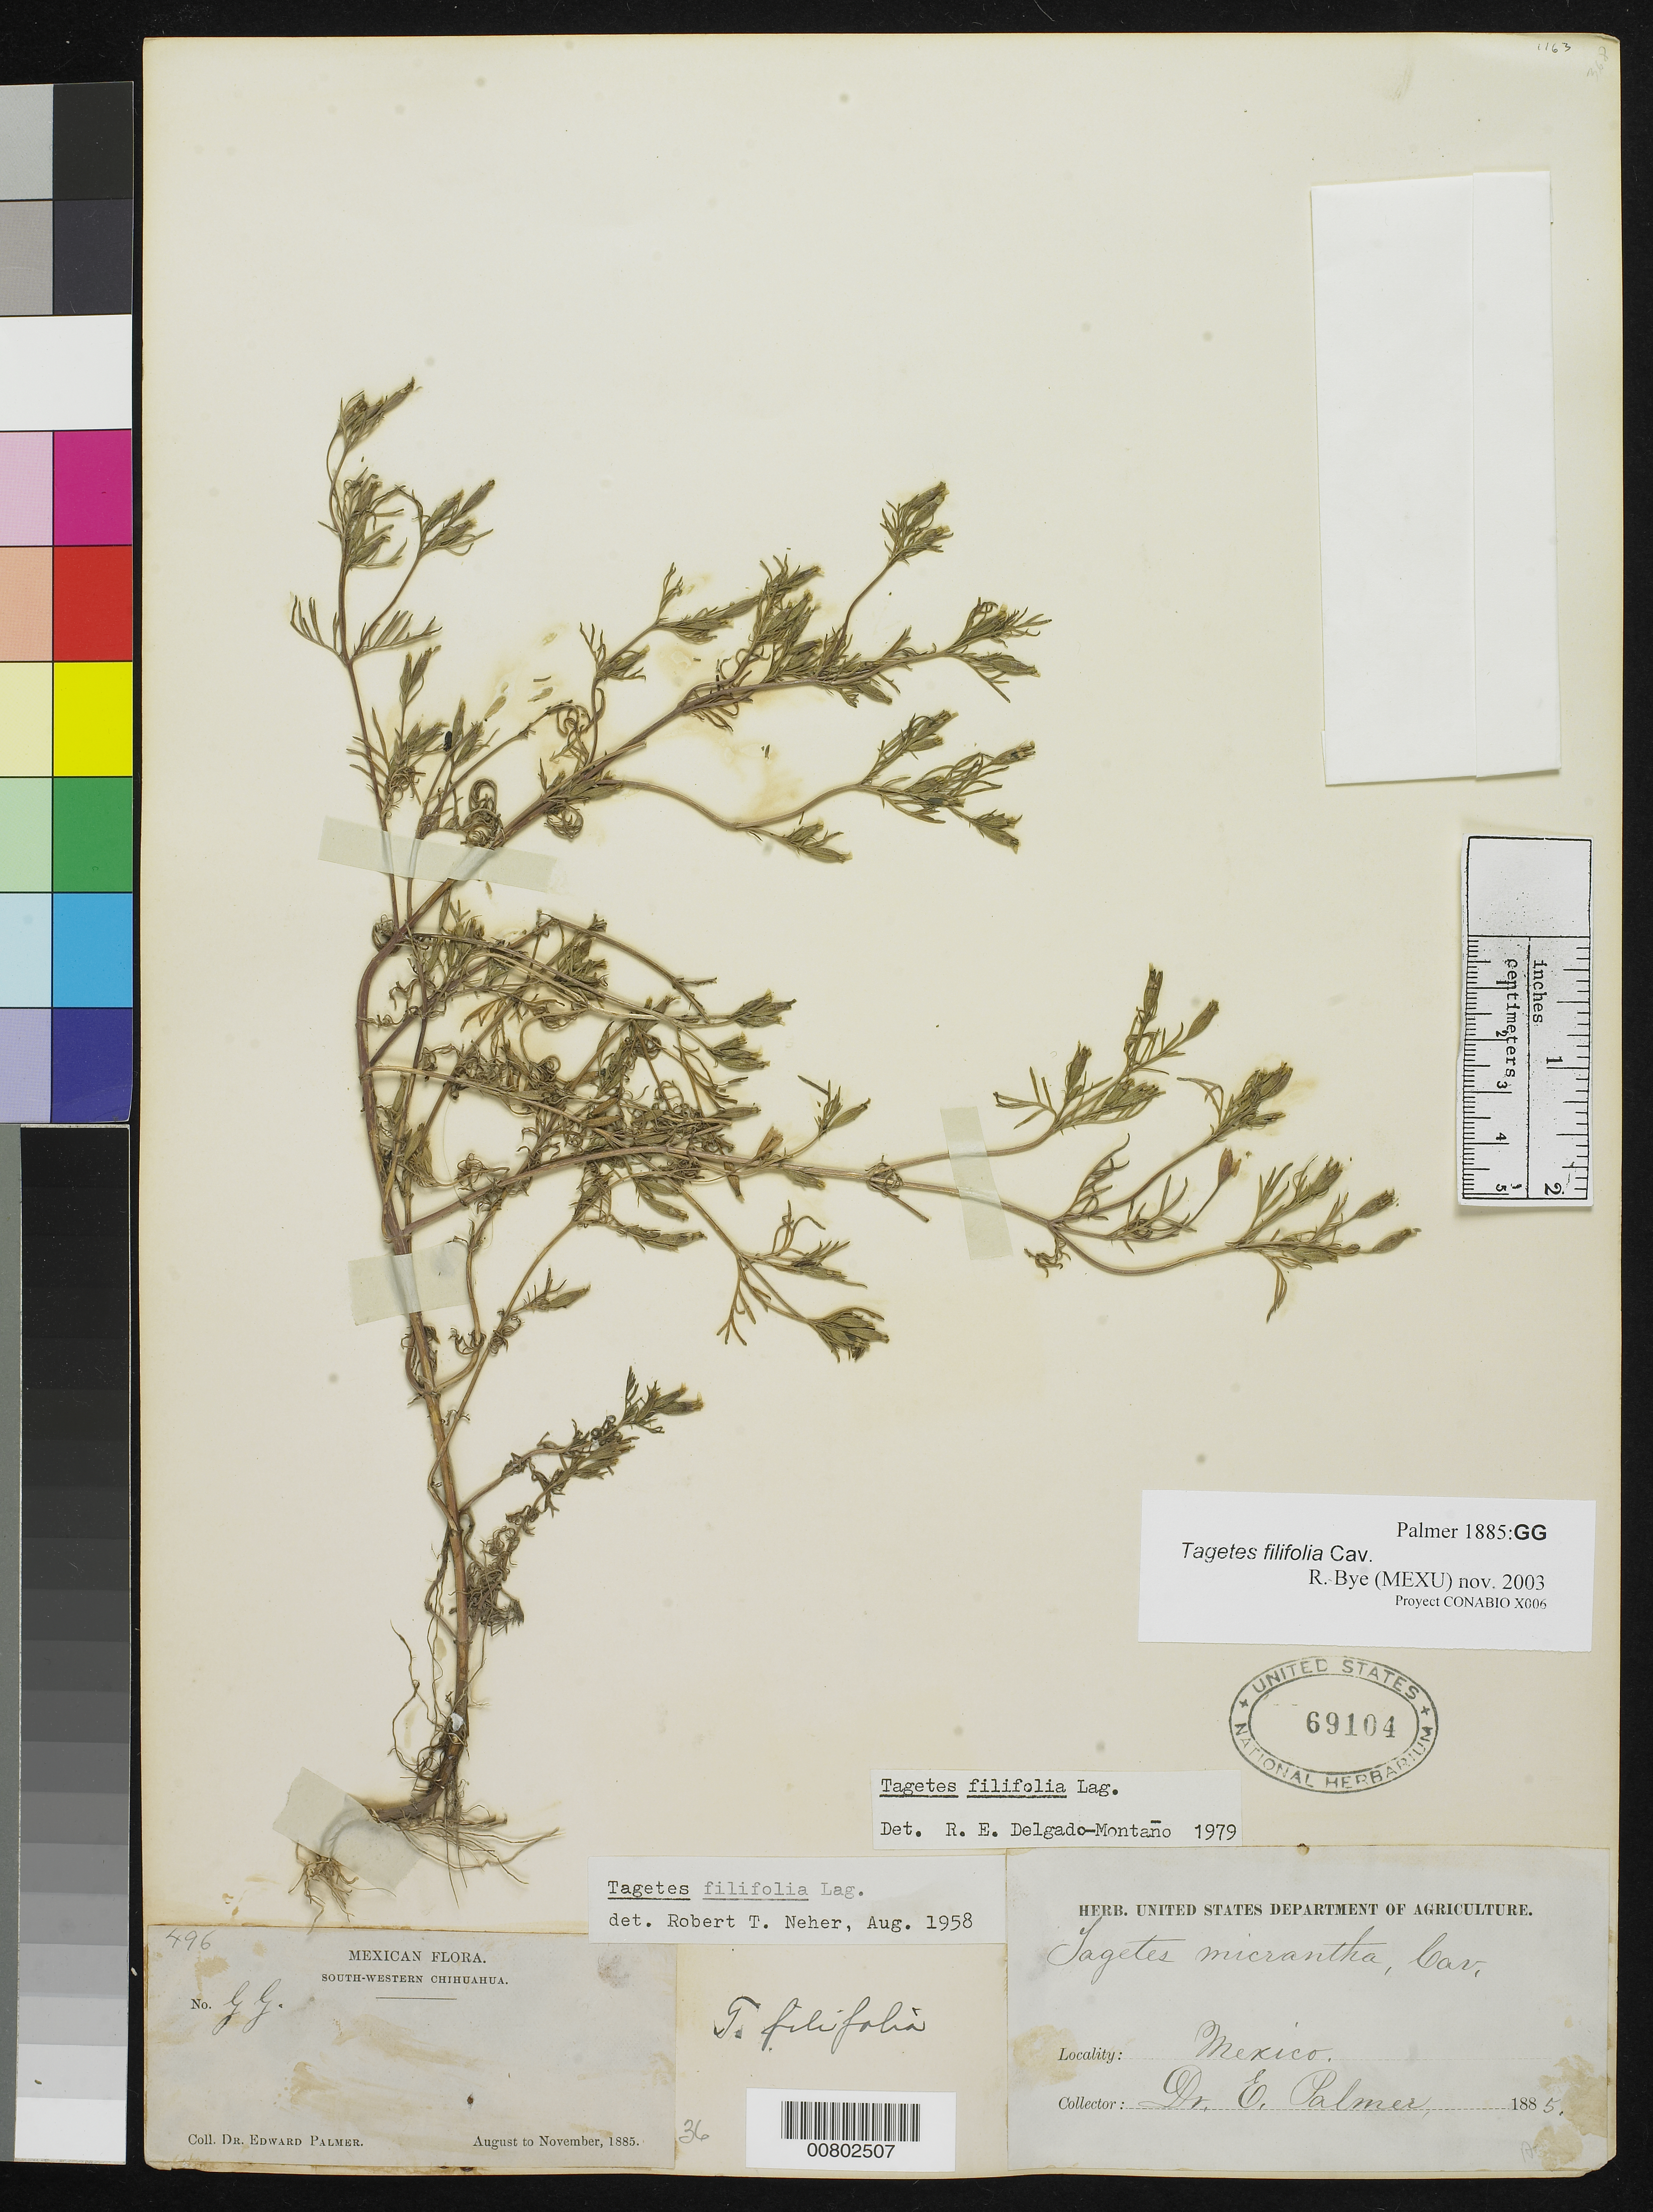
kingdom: Plantae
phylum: Tracheophyta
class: Magnoliopsida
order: Asterales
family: Asteraceae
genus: Tagetes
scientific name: Tagetes lucida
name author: Cav.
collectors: E. Palmer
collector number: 496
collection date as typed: Aug 1885 to -- Nov 1885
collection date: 1885-08/1885-11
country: Mexico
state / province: Chihuahua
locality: GG SW Chihuahua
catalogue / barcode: US 69104